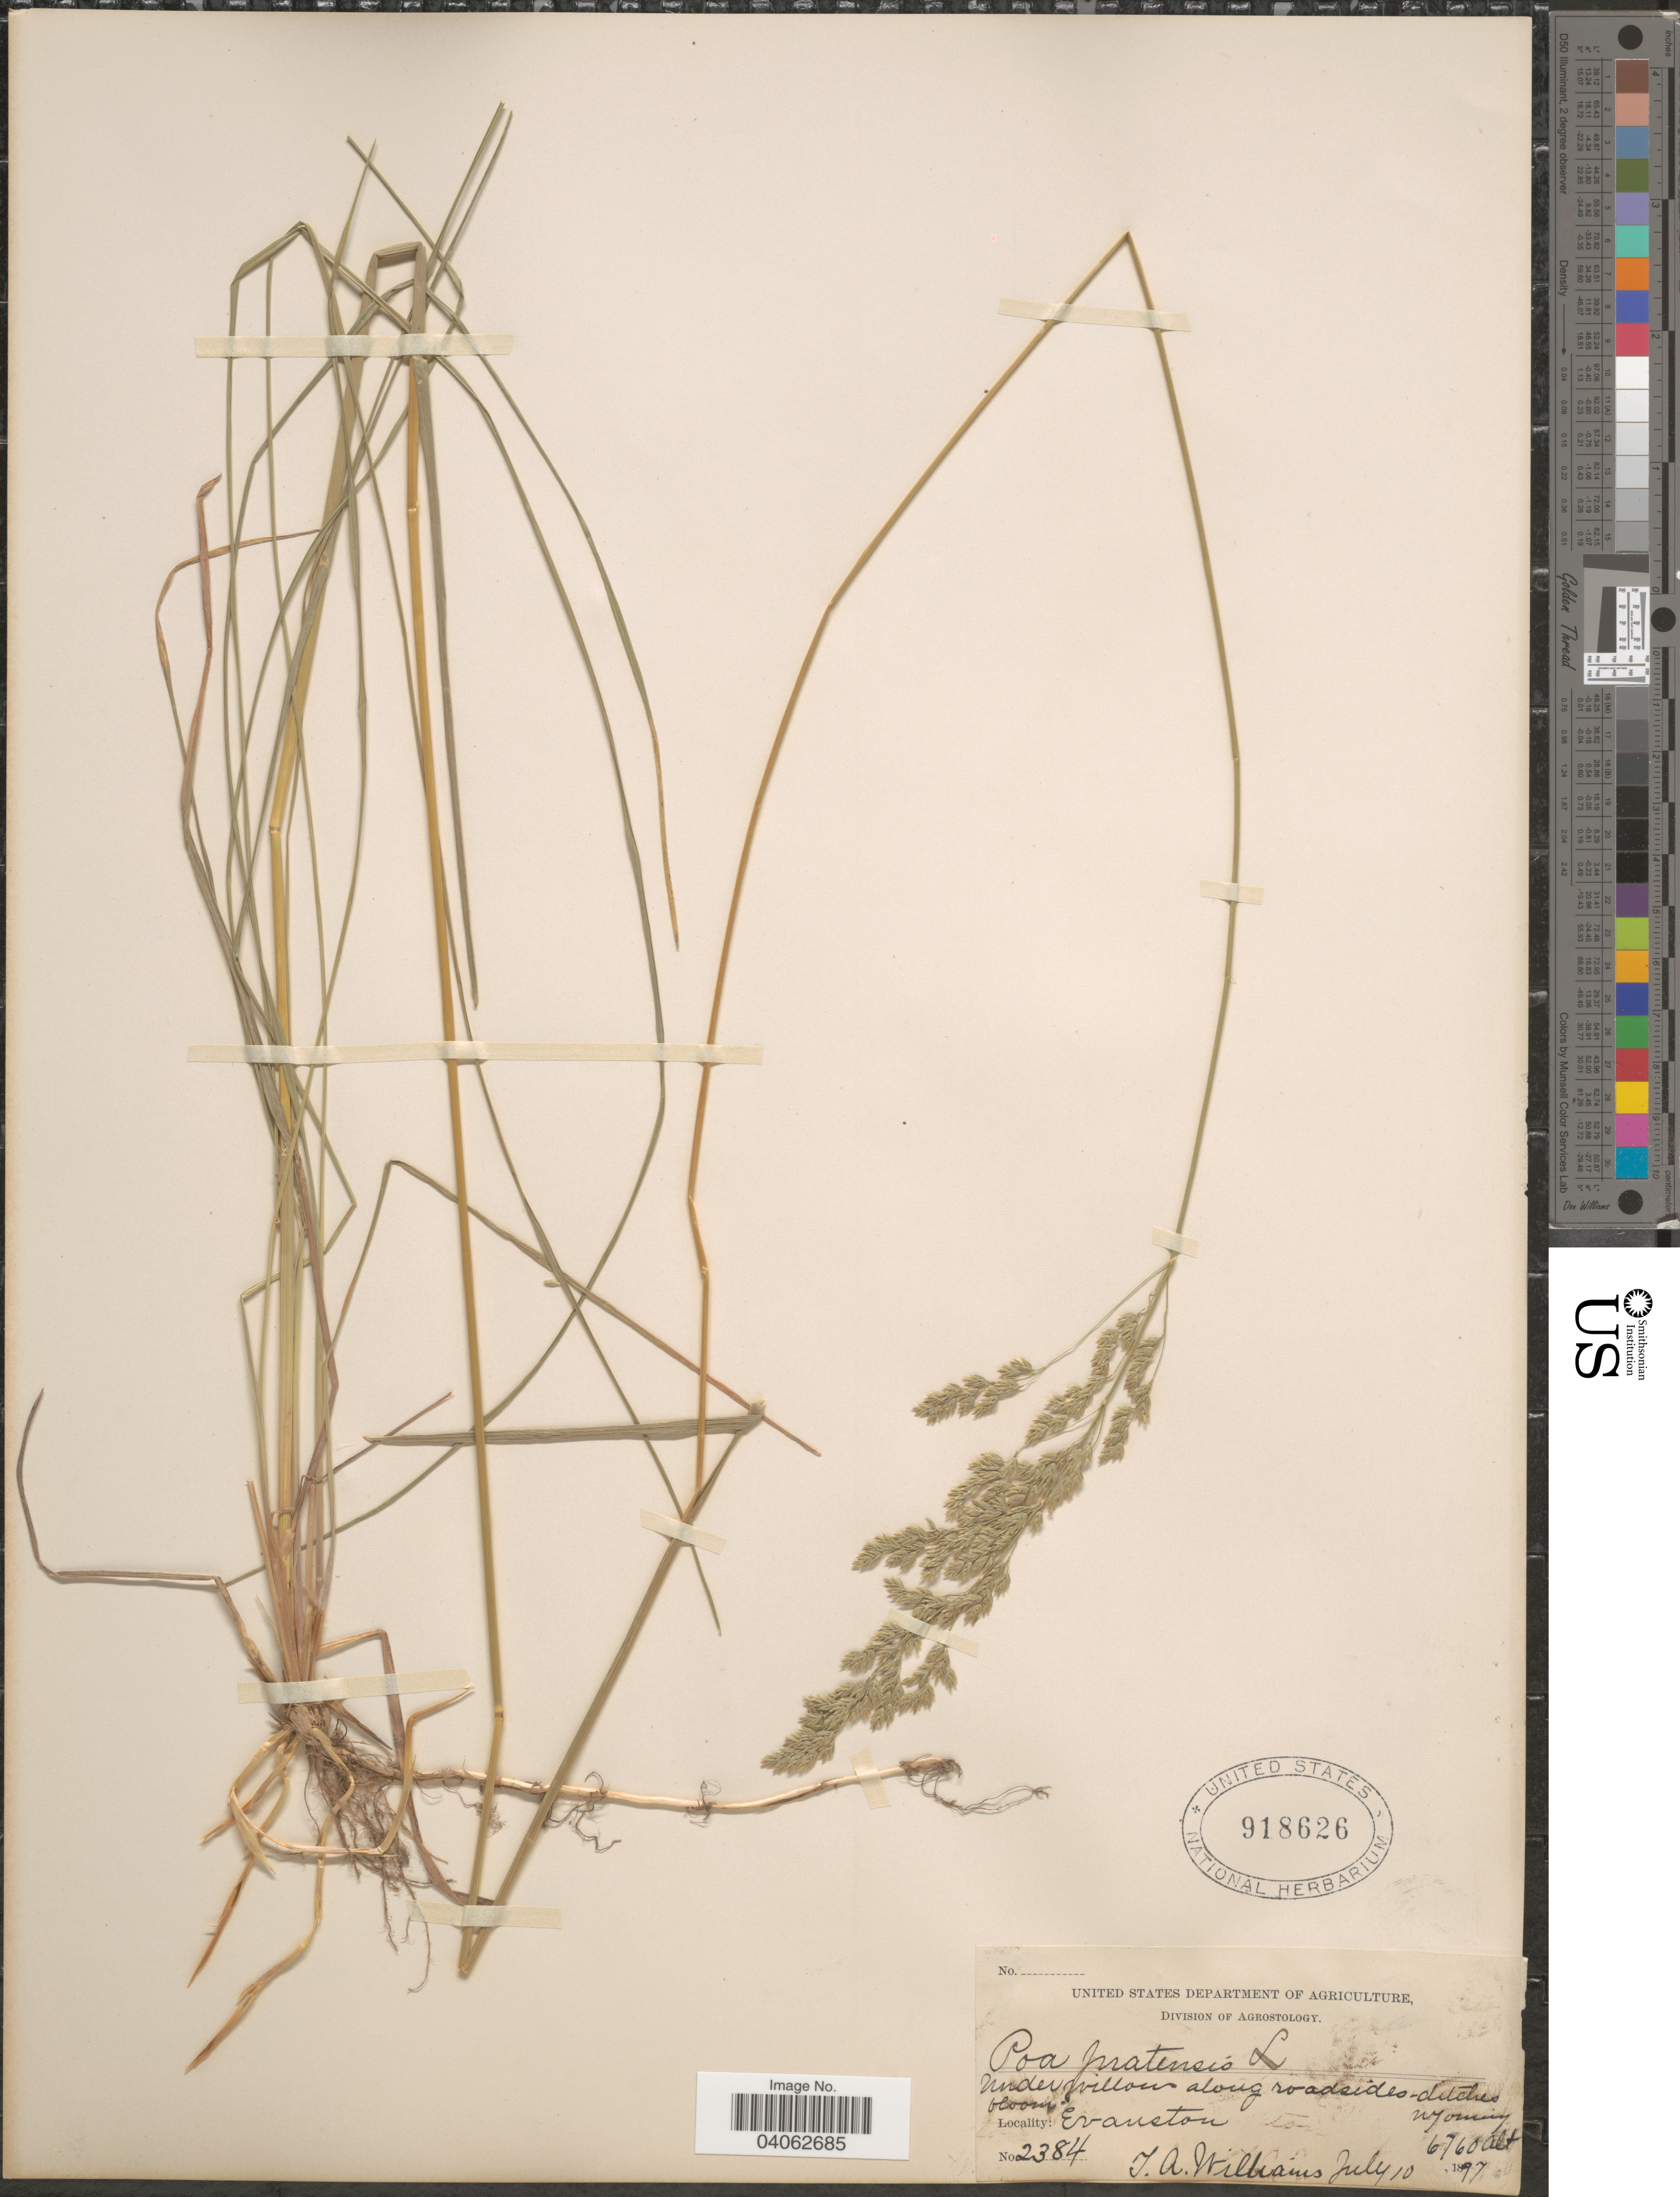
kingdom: Plantae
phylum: Tracheophyta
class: Liliopsida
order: Poales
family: Poaceae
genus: Poa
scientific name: Poa pratensis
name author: L.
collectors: T. Williams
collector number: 2384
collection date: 1897-07-10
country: United States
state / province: Wyoming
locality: Evanston.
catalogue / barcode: US 918626